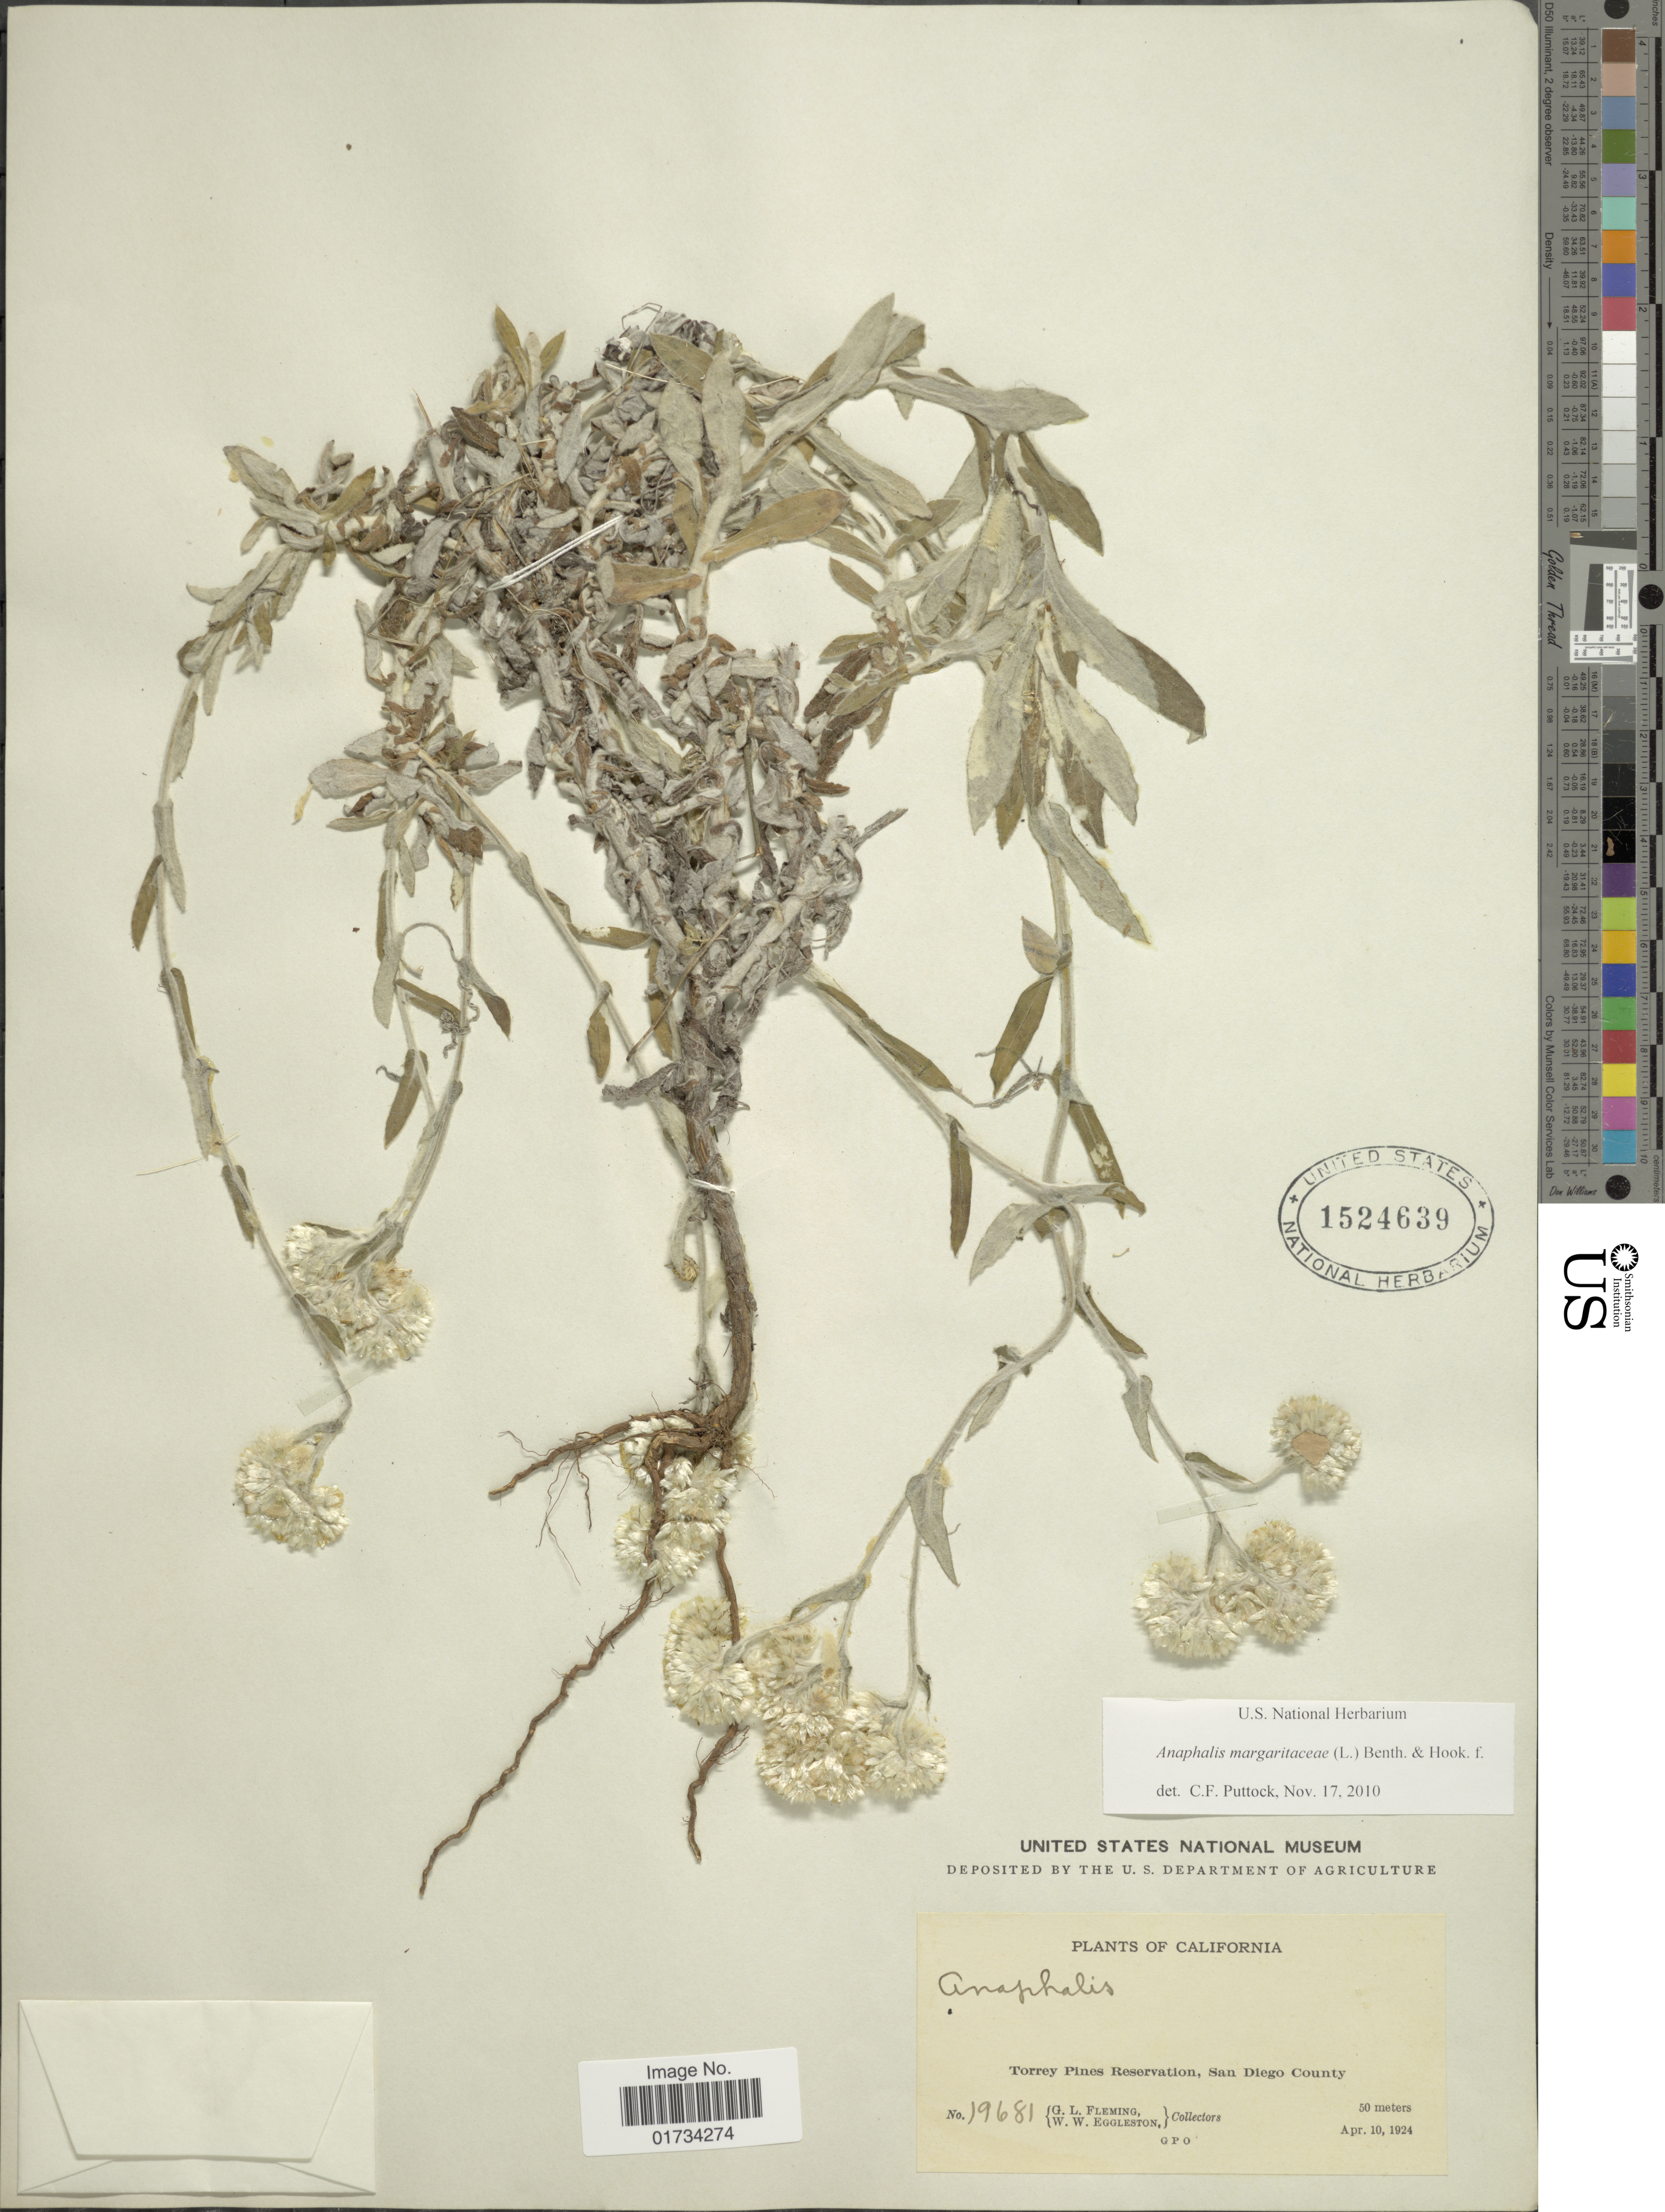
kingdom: Plantae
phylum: Tracheophyta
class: Magnoliopsida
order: Asterales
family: Asteraceae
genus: Anaphalis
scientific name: Anaphalis sp.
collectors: G. Fleming & W. W. Eggleston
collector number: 19681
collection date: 1924-04-10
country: United States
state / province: California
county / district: San Diego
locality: California. Torrey pines Reservation, San Diego County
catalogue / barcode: US 1524639